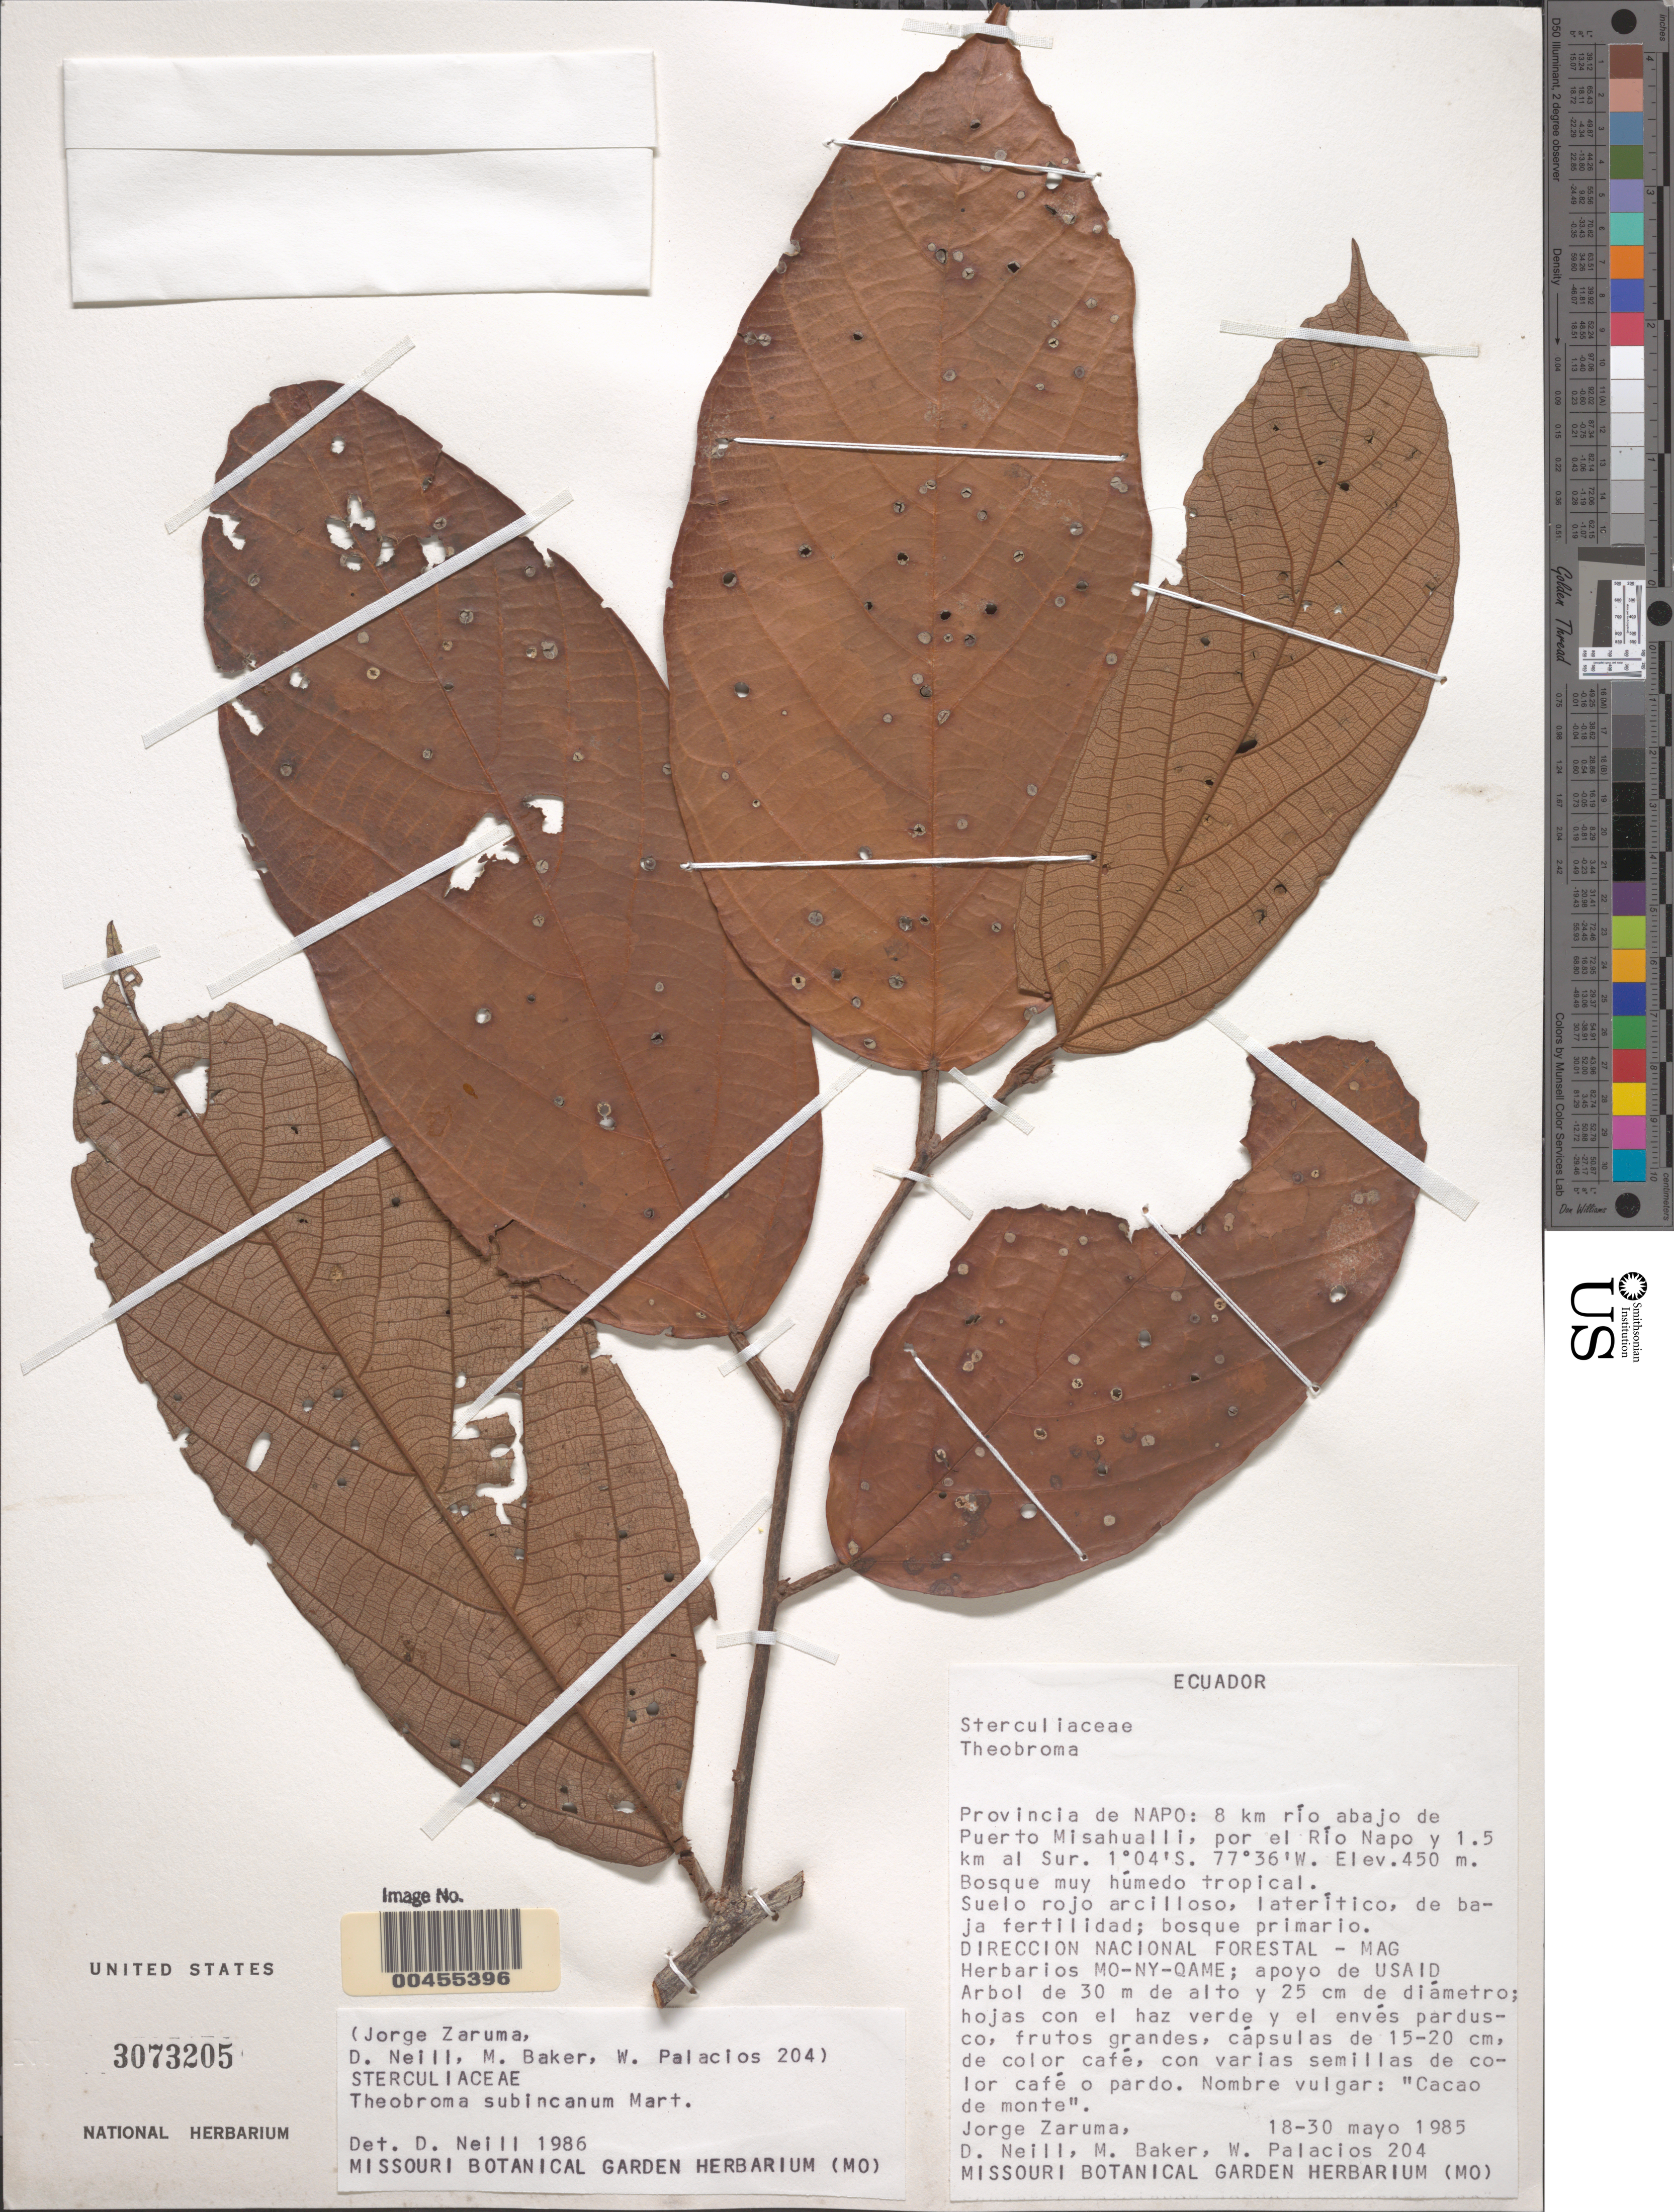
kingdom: Plantae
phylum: Tracheophyta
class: Magnoliopsida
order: Malvales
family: Malvaceae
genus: Theobroma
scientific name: Theobroma subincanum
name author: Mart.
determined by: Neill, David Alan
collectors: J. Zaruma, D. A. Neill, M. A. Baker & W. Palacios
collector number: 204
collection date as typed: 18 May 1985 to 30 May 1985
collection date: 1985-05-18/1985-05-30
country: Ecuador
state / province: Napo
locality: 8 km Río Abajo de Puerto Misahualli, por el Río Napo y 1.5 km al Sur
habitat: Bosque muy húmedo tropical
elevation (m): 450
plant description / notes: Common name: Cacao de monte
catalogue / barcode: US 3073205